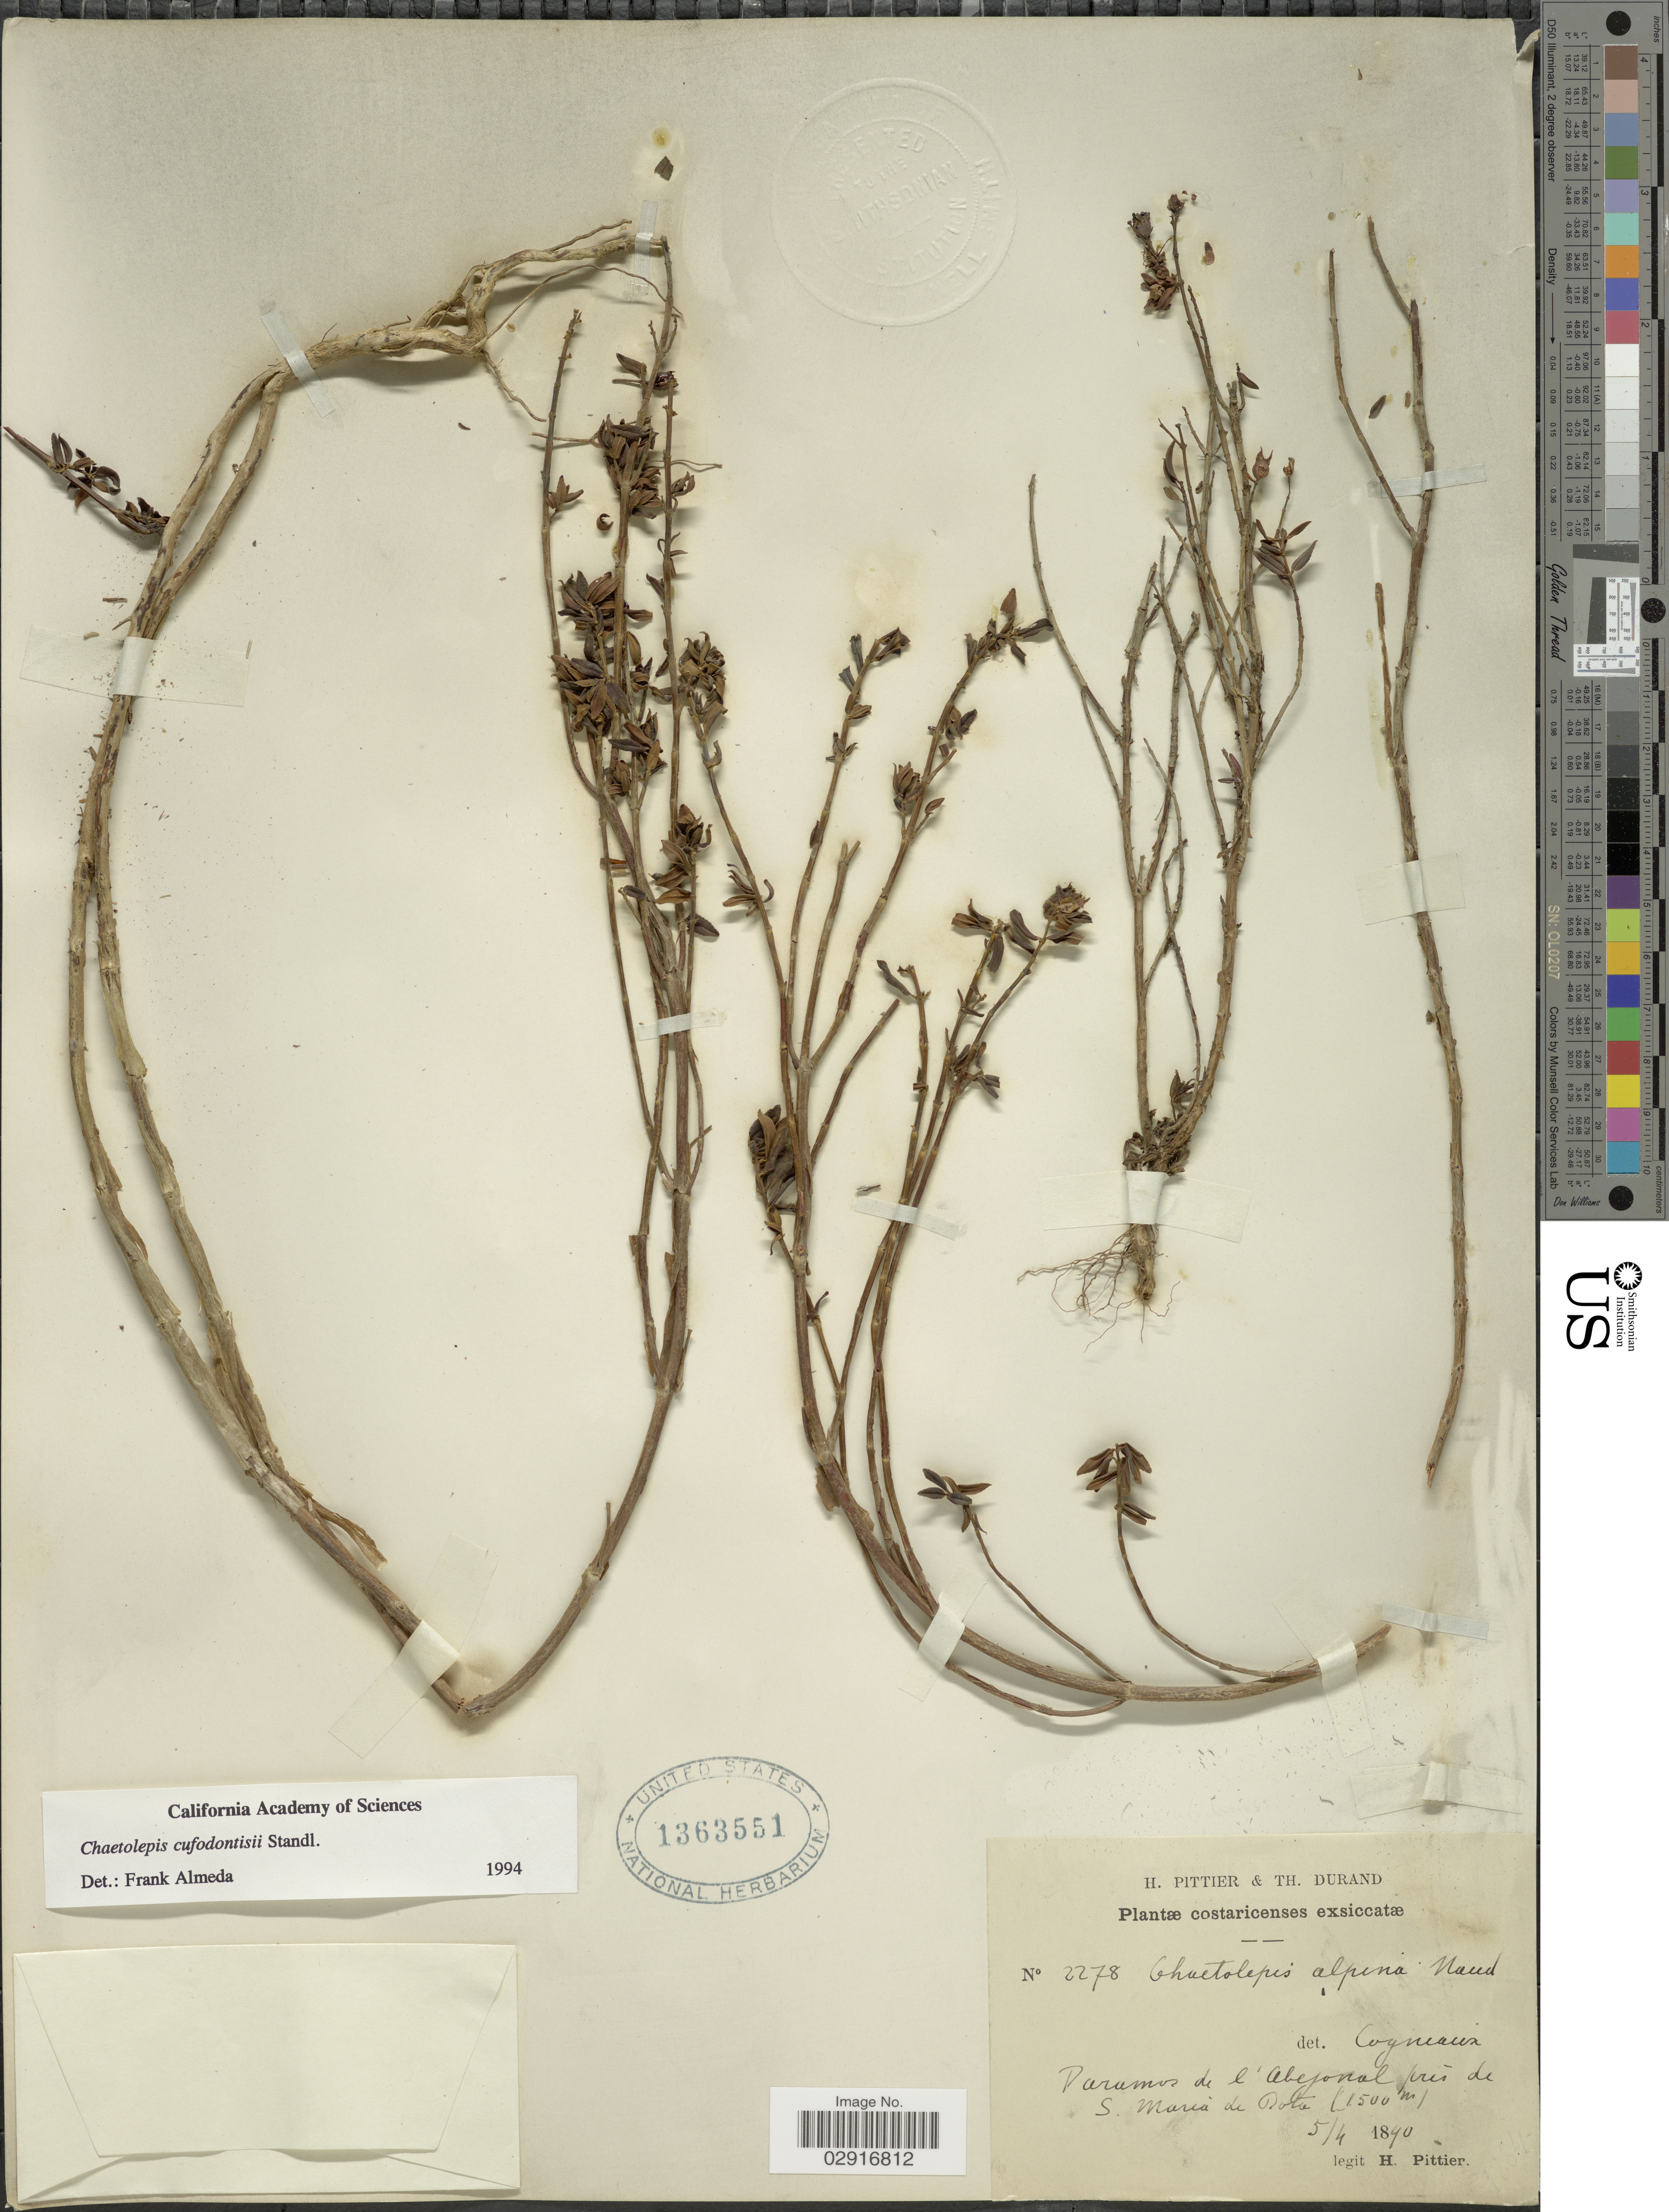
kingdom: Plantae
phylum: Tracheophyta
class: Magnoliopsida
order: Myrtales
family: Melastomataceae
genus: Chaetolepis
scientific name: Chaetolepis cufodontisii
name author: Standl.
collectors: H. F. Pittier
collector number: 2278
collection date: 1890-04-05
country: Costa Rica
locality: Paramos de l'Abejonal prés de S. Maria de Dota.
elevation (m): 1500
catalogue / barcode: US 1363551